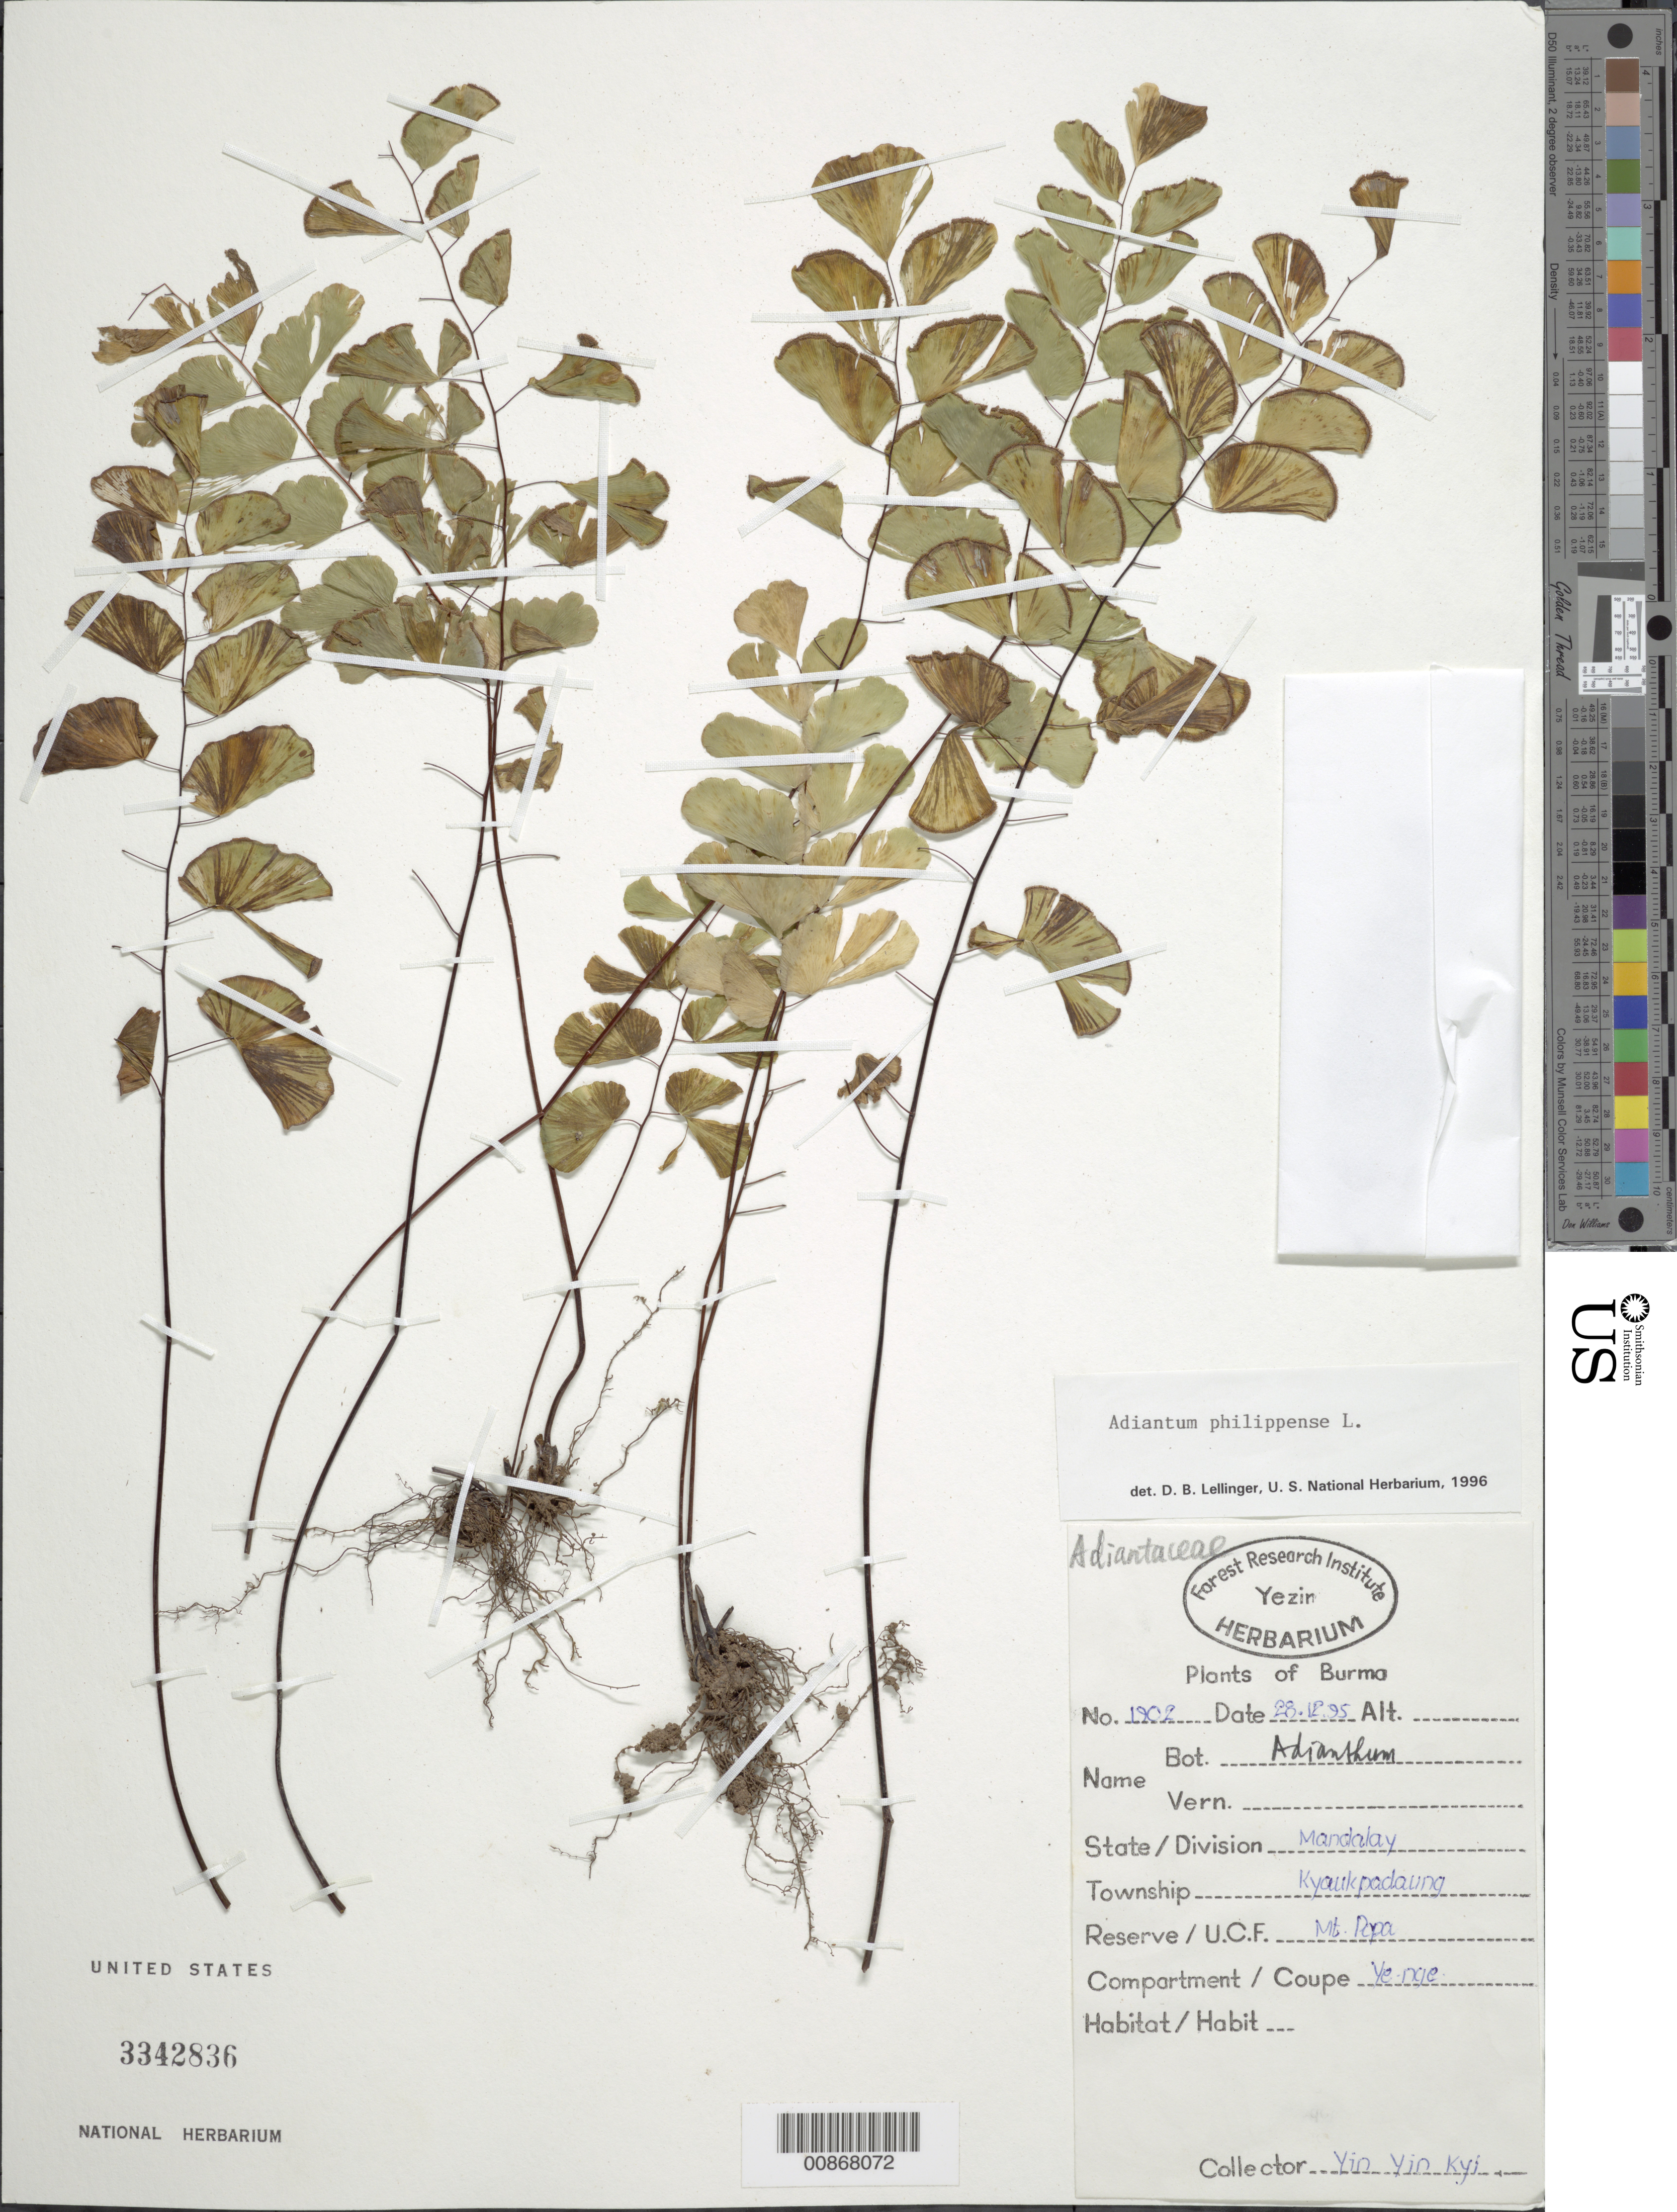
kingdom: Plantae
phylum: Tracheophyta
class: Polypodiopsida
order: Polypodiales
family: Pteridaceae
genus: Adiantum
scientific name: Adiantum philippense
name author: L.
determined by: Lellinger, David B., (BOT), Smithsonian Institution - National Museum of Natural History (UNITED STATES)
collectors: Yin Yin Kyi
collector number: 1902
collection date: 1995-12-28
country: Myanmar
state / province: Mandalay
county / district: Kyaukpadaung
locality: Mt. Popa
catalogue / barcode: US 3342836